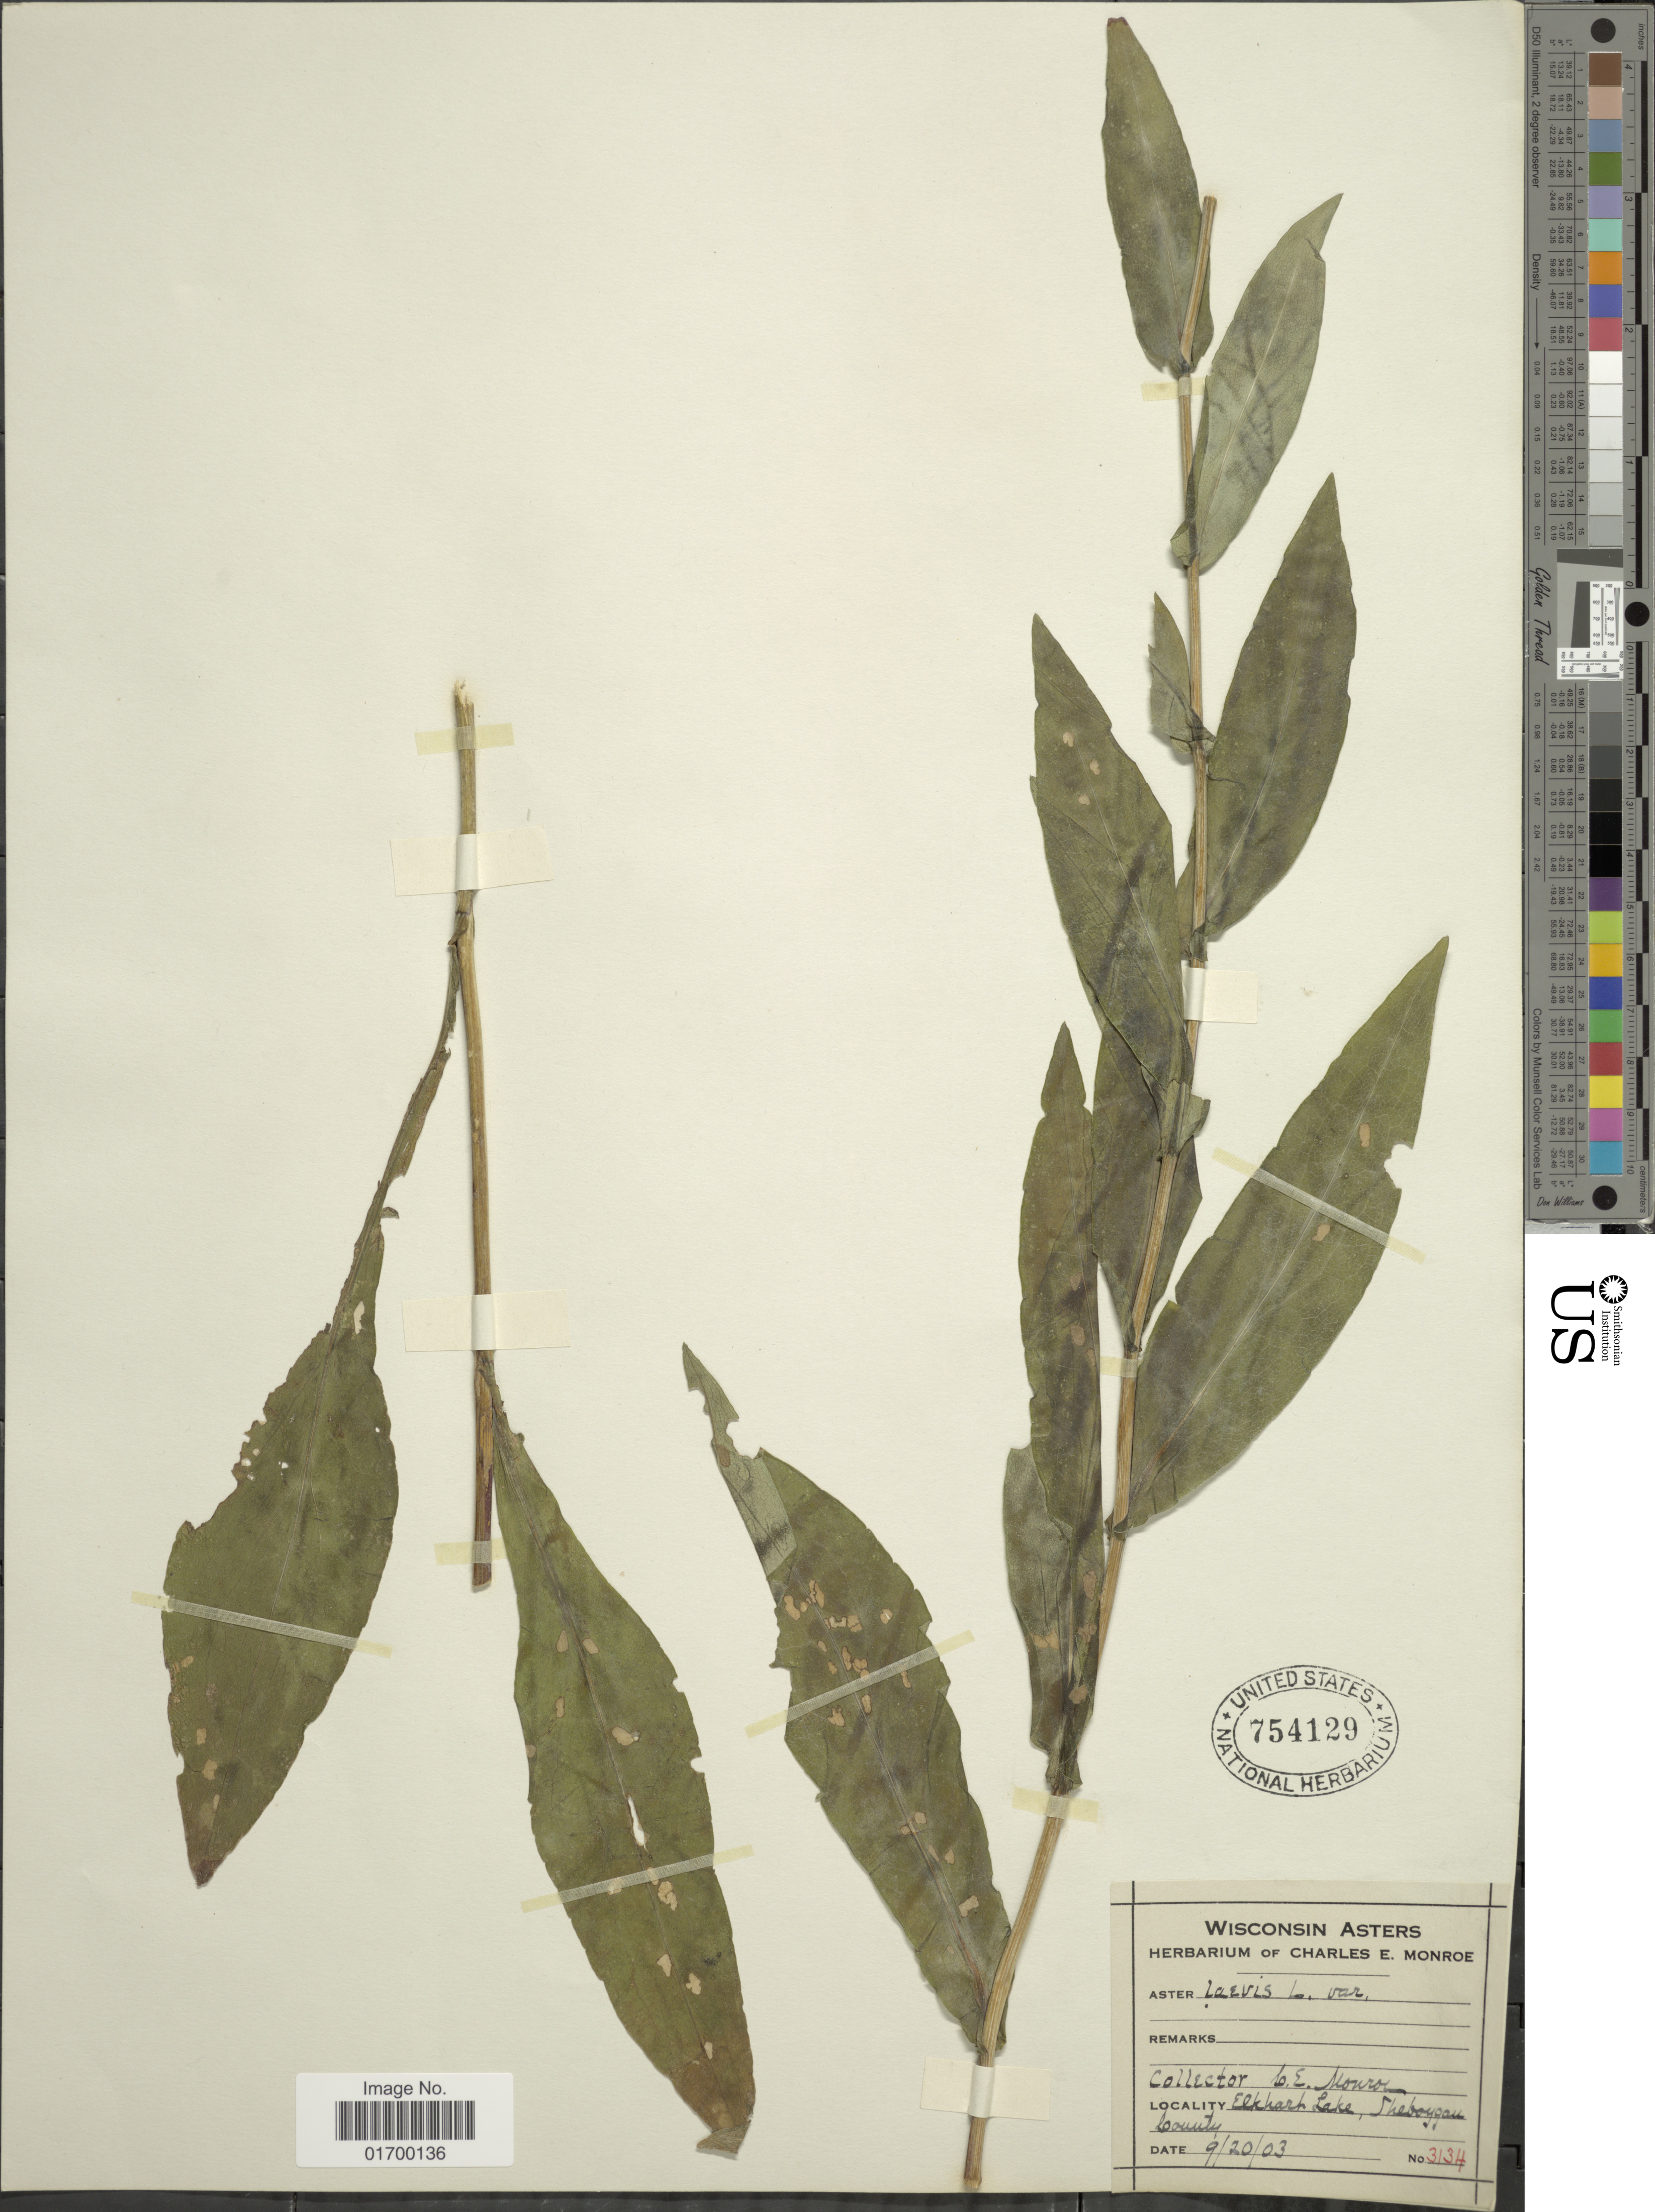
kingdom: Plantae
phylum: Tracheophyta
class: Magnoliopsida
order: Asterales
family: Asteraceae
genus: Symphyotrichum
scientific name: Symphyotrichum laeve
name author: (L.) Á. Löve & D. Löve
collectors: C. Monroe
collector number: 3134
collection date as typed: Transcribed d/m/y: 20/9/3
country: United States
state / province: Wisconsin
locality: Elkhart Lake, Sheboygan County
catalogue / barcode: US 754129